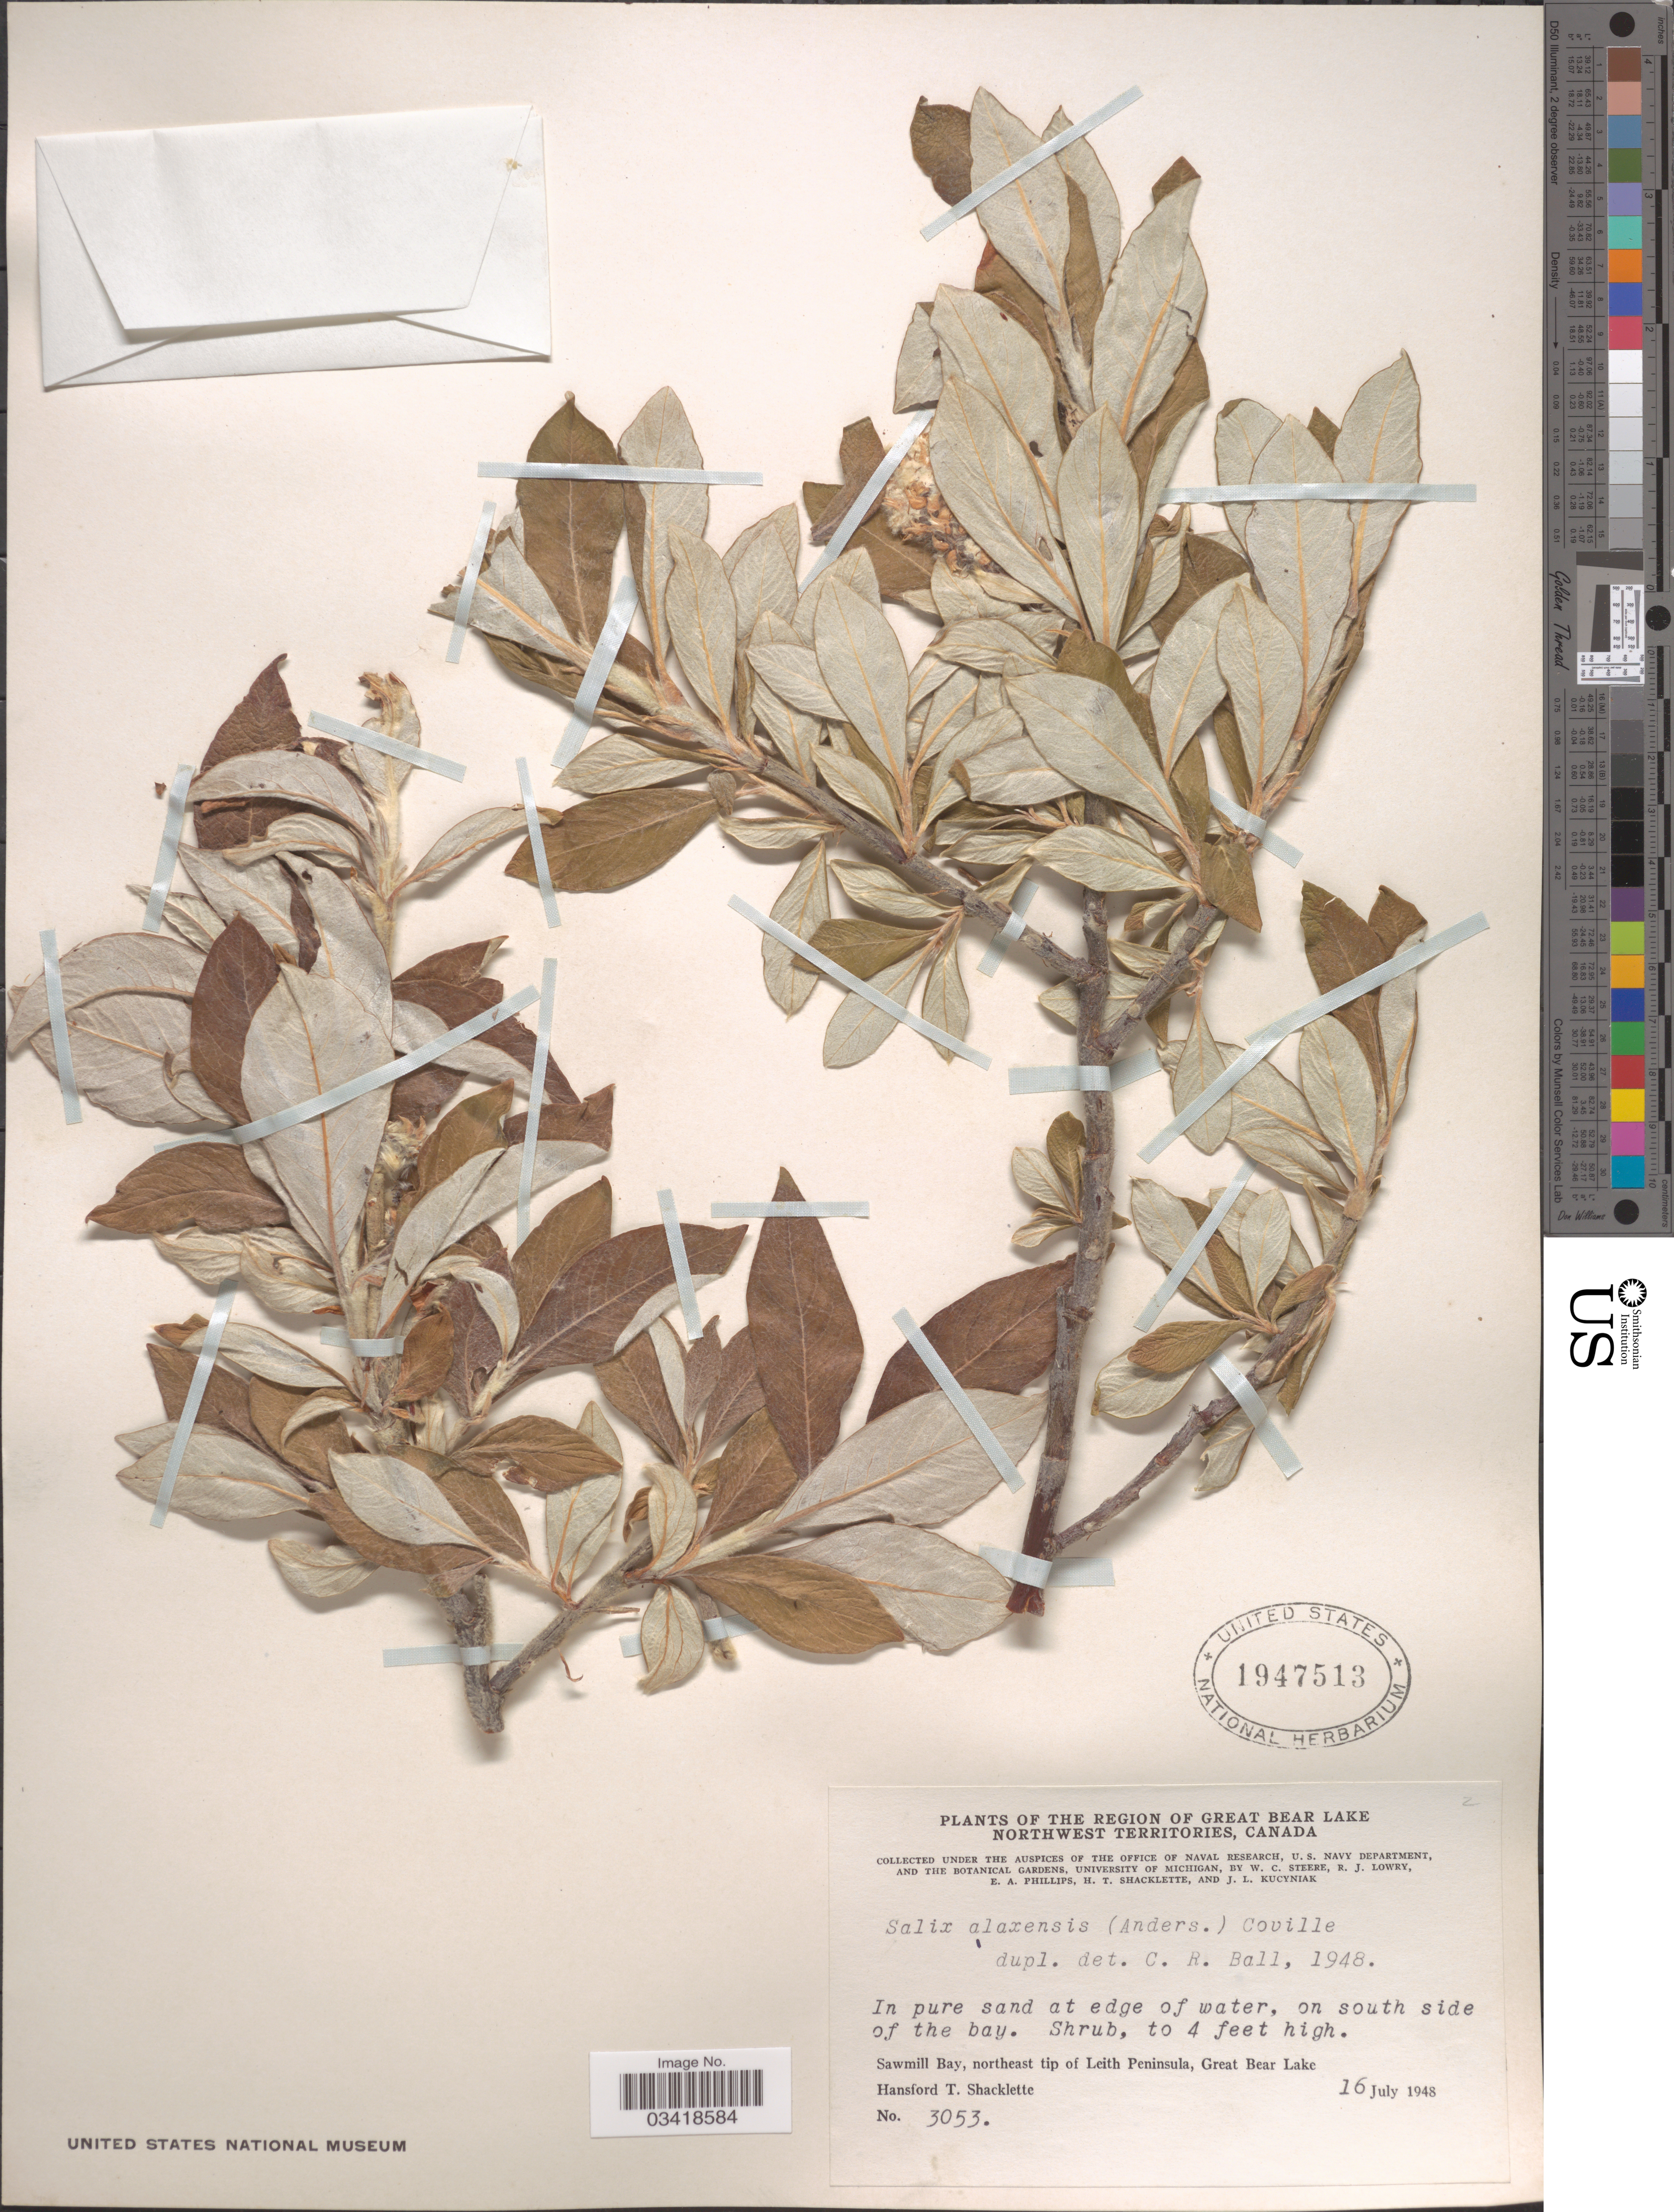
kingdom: Plantae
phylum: Tracheophyta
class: Magnoliopsida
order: Malpighiales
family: Salicaceae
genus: Salix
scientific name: Salix alaxensis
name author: (Andersson) Coville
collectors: H. Shacklette, W. C. Steere, R. Lowry, E. Phillips & J. Kucyniak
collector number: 3053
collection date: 1948-07-16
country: Canada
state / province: Northwest Territories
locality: Region of Great Bear Lake. In pure sand at edge of water, on south side of the bay. Sawmill Bay, northeast tip of Leith Peninsula, Great Bear Lake.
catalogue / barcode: US 1947513